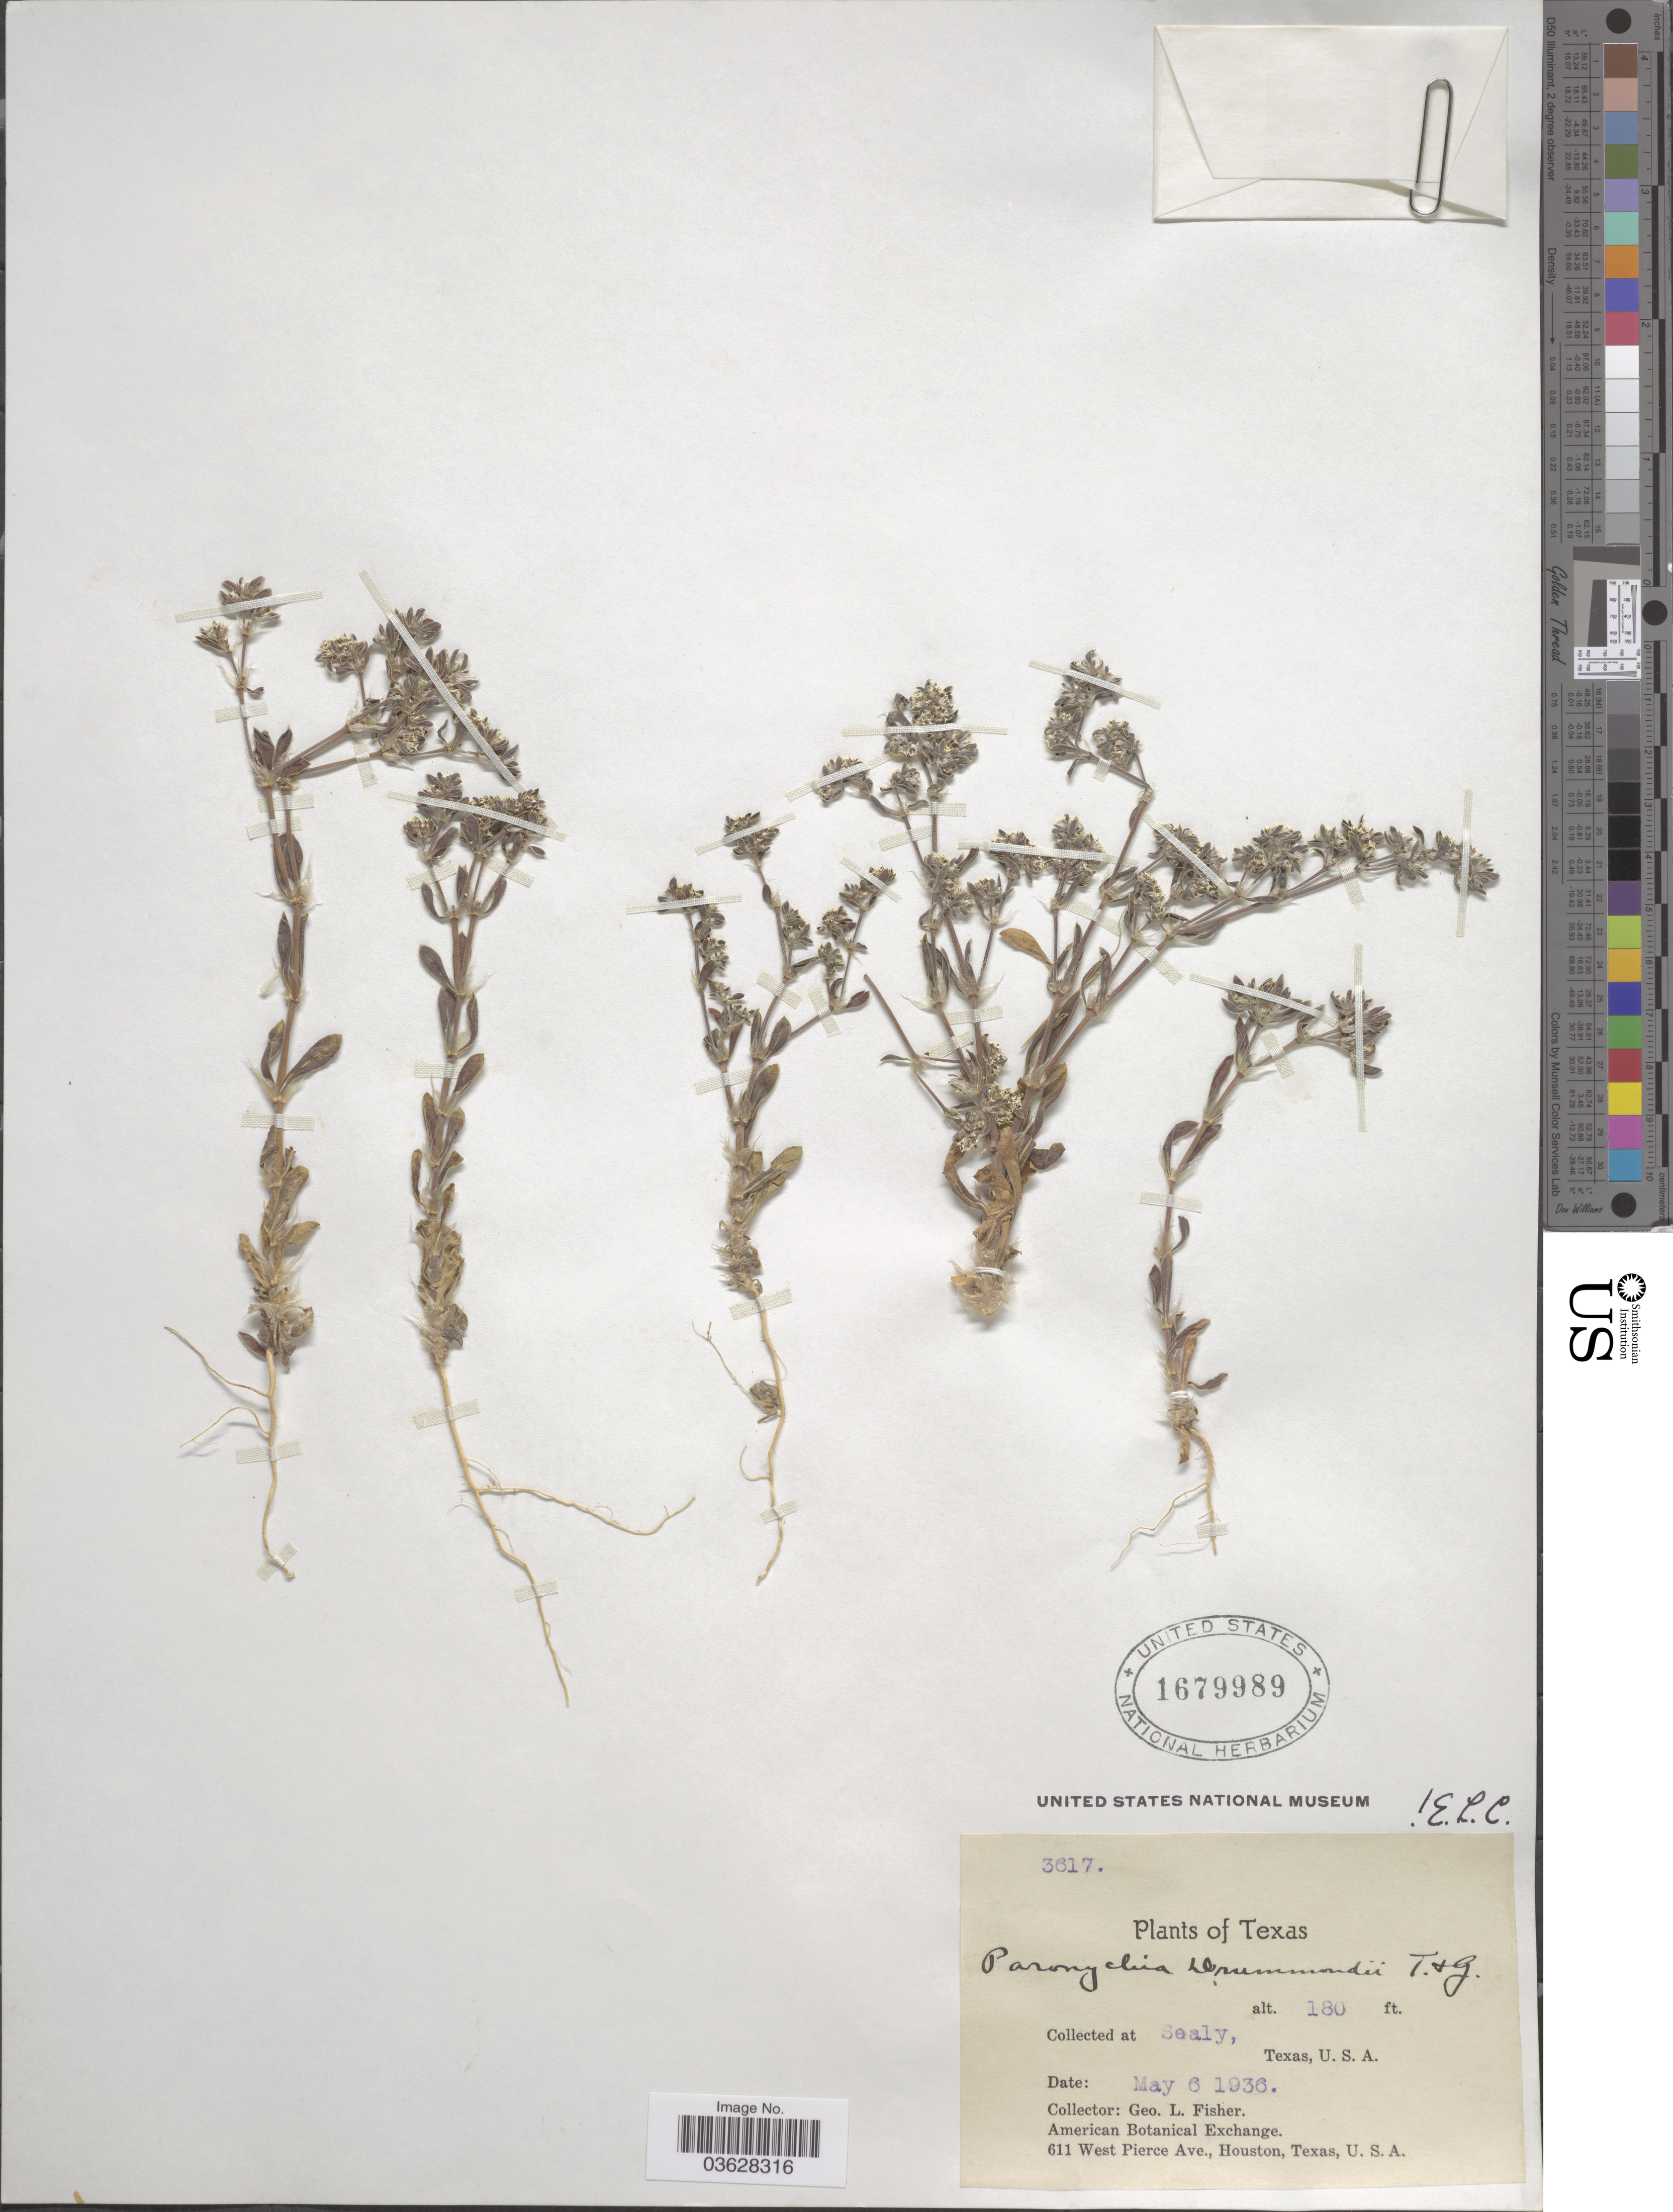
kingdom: Plantae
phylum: Tracheophyta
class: Magnoliopsida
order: Caryophyllales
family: Caryophyllaceae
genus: Paronychia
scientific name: Paronychia drummondii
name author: Torr. & A. Gray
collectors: G. L. Fisher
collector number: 3617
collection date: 1936-05-06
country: United States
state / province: Texas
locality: Sealy.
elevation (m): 55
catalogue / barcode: US 1679989